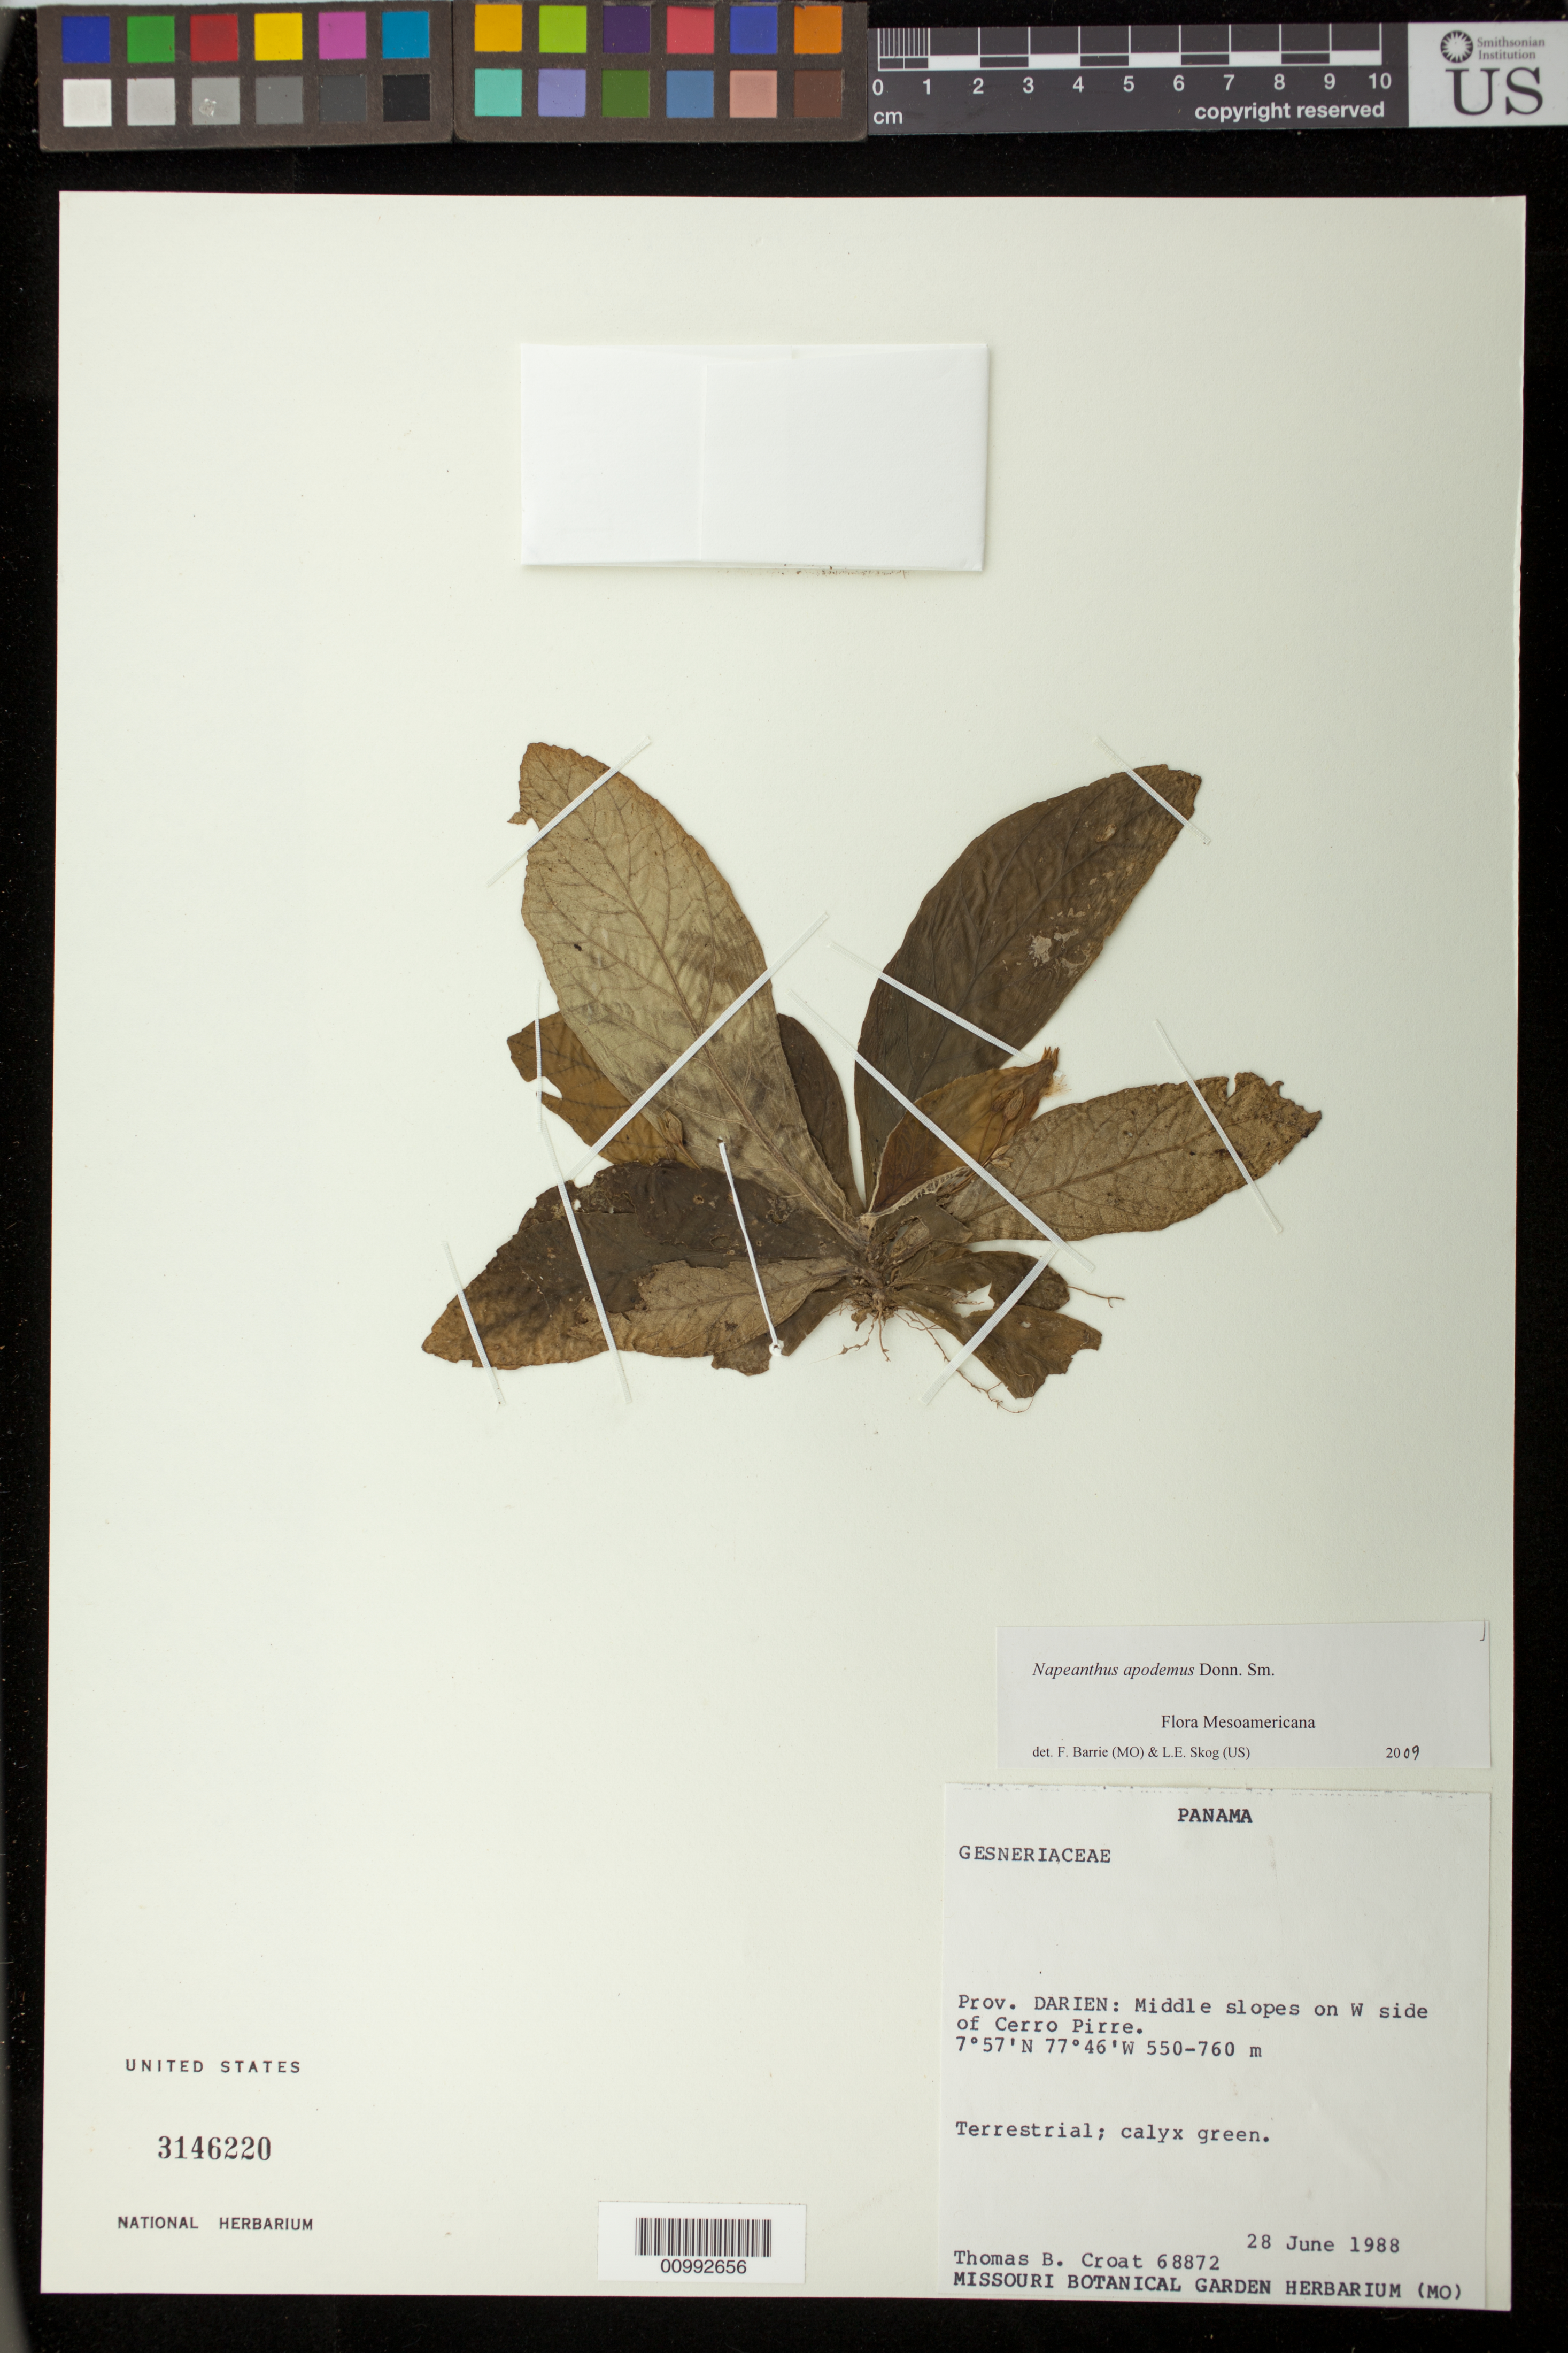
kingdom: Plantae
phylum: Tracheophyta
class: Magnoliopsida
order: Lamiales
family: Gesneriaceae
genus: Napeanthus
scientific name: Napeanthus apodemus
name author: Donn. Sm.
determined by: Barrie, F. R.; Skog, Laurence E.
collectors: T. B. Croat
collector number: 68872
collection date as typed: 28 Jun 1988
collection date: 1988-06-28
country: Panama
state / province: Darién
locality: Prov. Darien: middle slopes on W side of Cerro Pirre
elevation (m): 550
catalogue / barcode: US 3146220